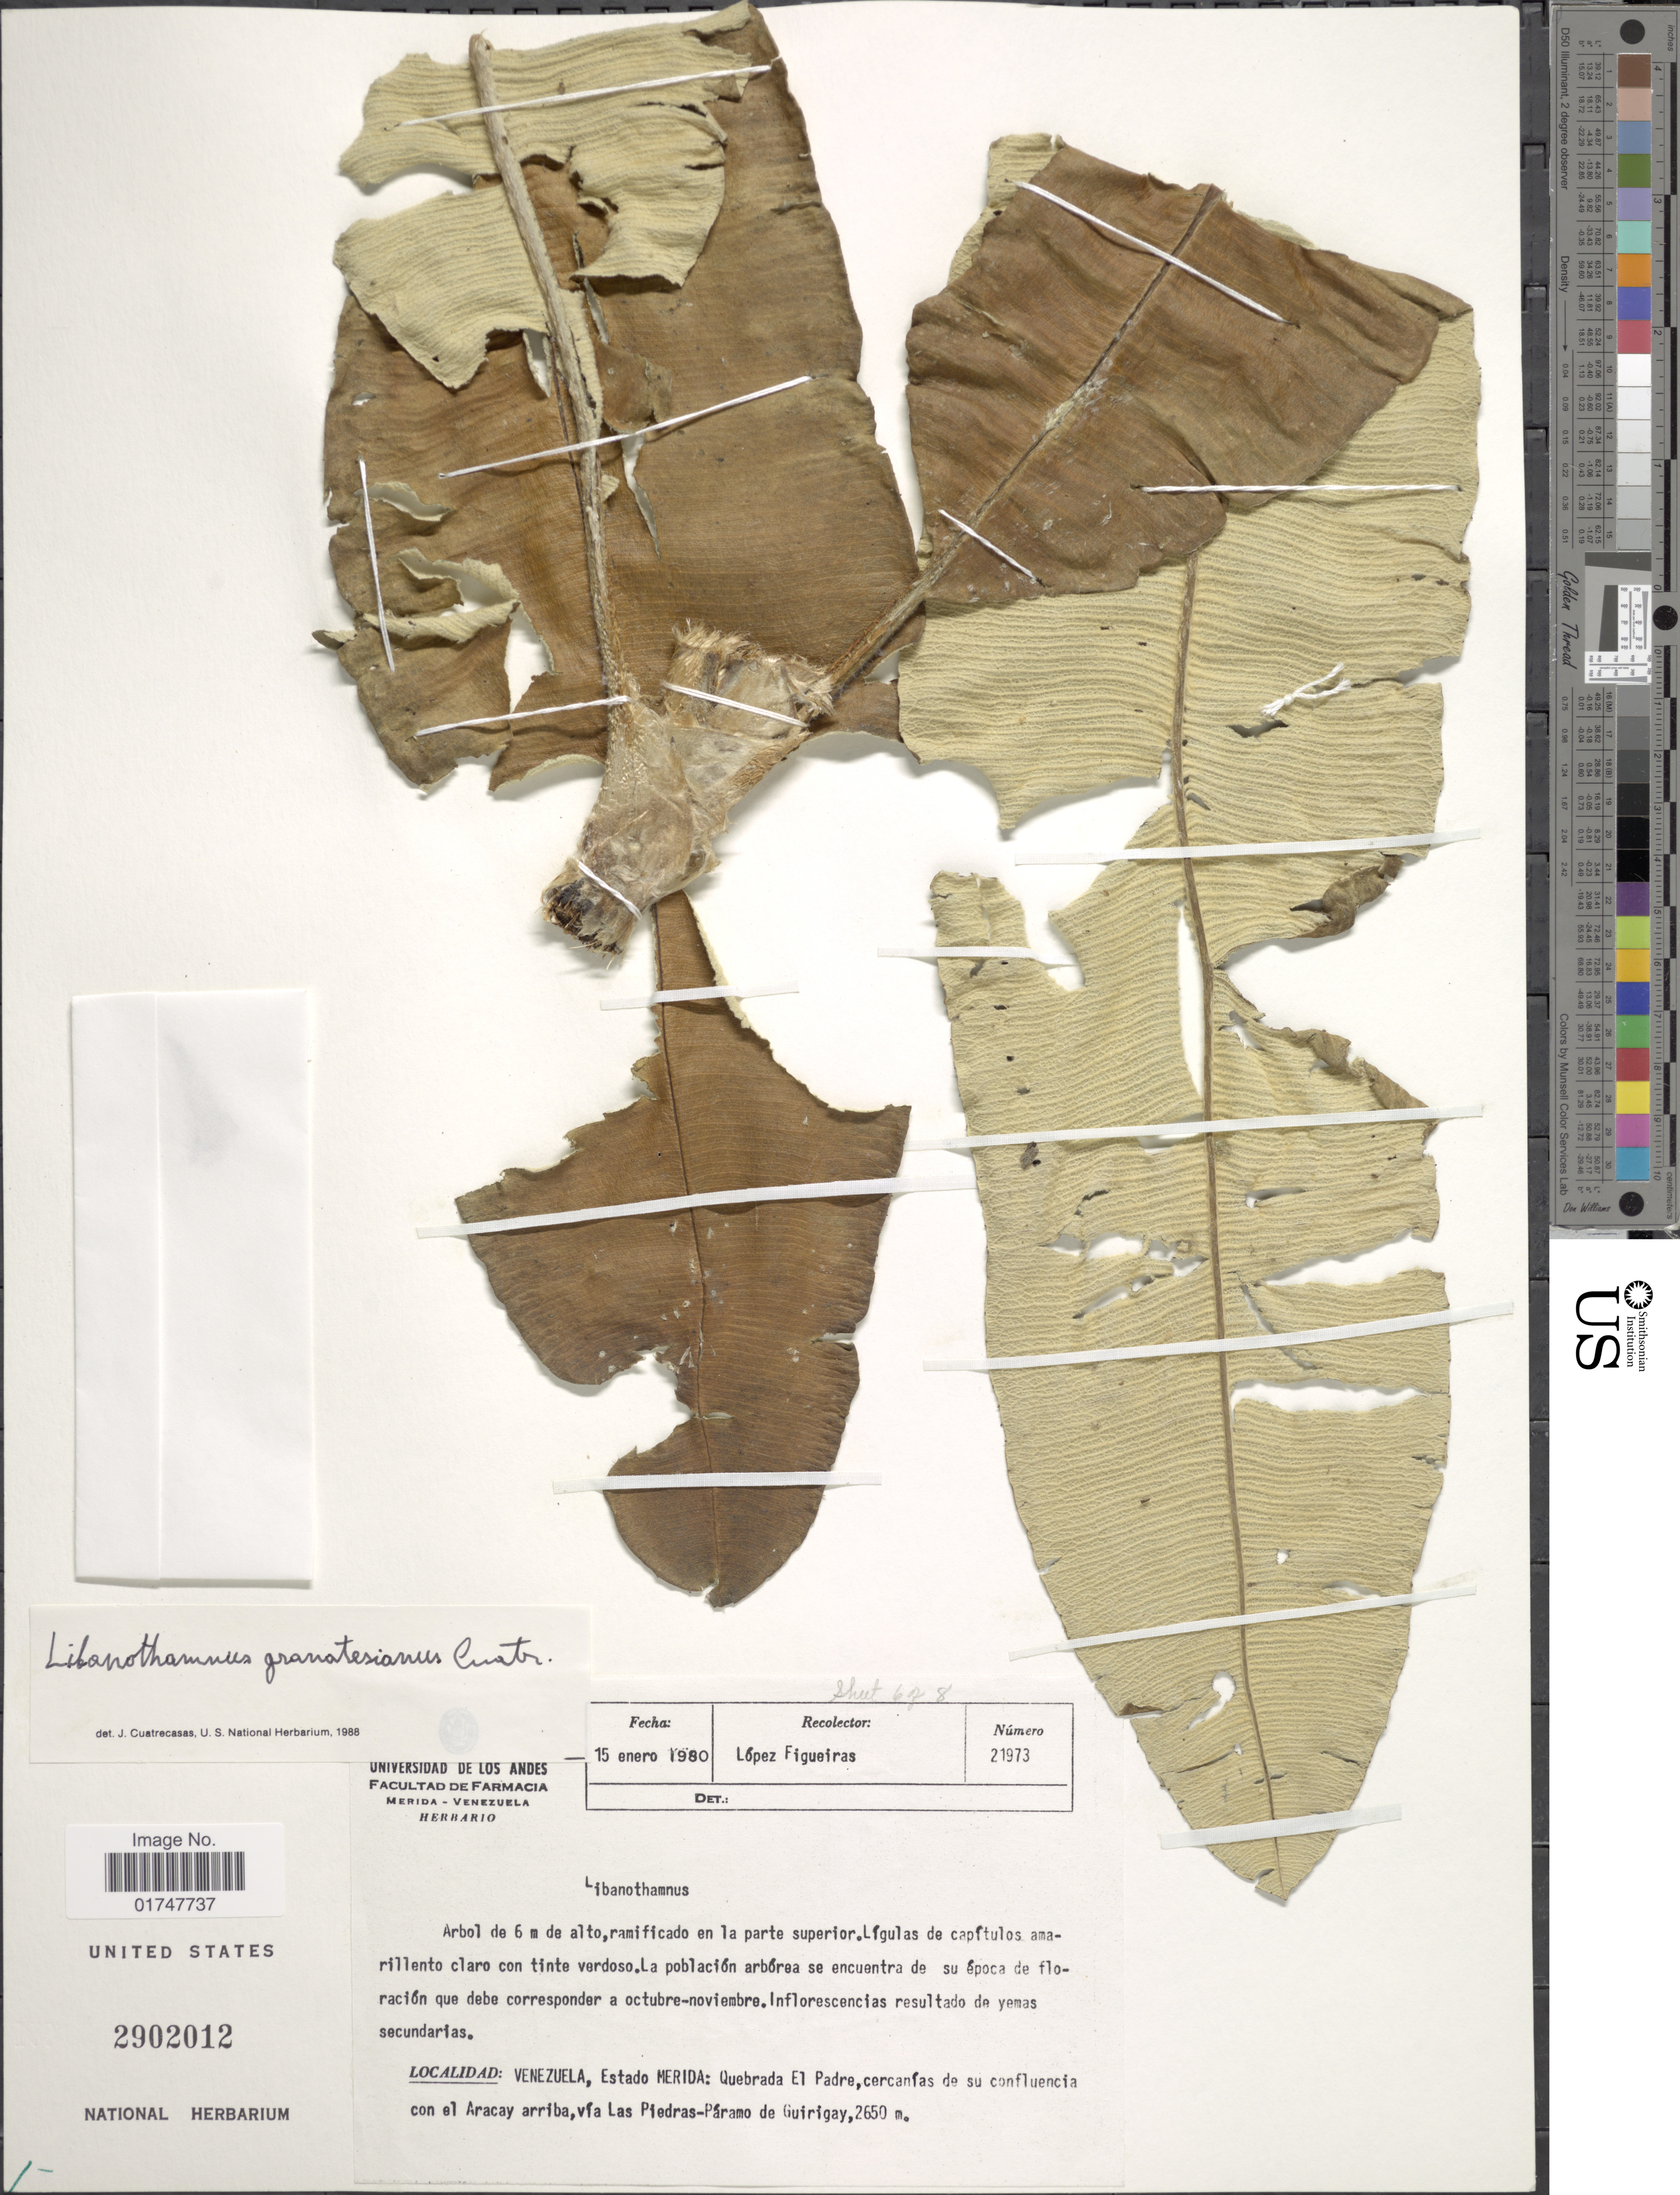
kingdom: Plantae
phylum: Tracheophyta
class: Magnoliopsida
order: Asterales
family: Asteraceae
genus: Libanothamnus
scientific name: Libanothamnus banksiaefolius subsp. granatesianus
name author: (Cuatrec.) Cuatrec.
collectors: F. López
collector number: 21973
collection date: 1980-01-15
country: Venezuela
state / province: Mérida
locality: Quebrada El Padre, cercanías de su confluencia con el Aracay Arriba, vía Las Piedras-Páramo de Guirigay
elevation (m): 2650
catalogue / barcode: US 2902012